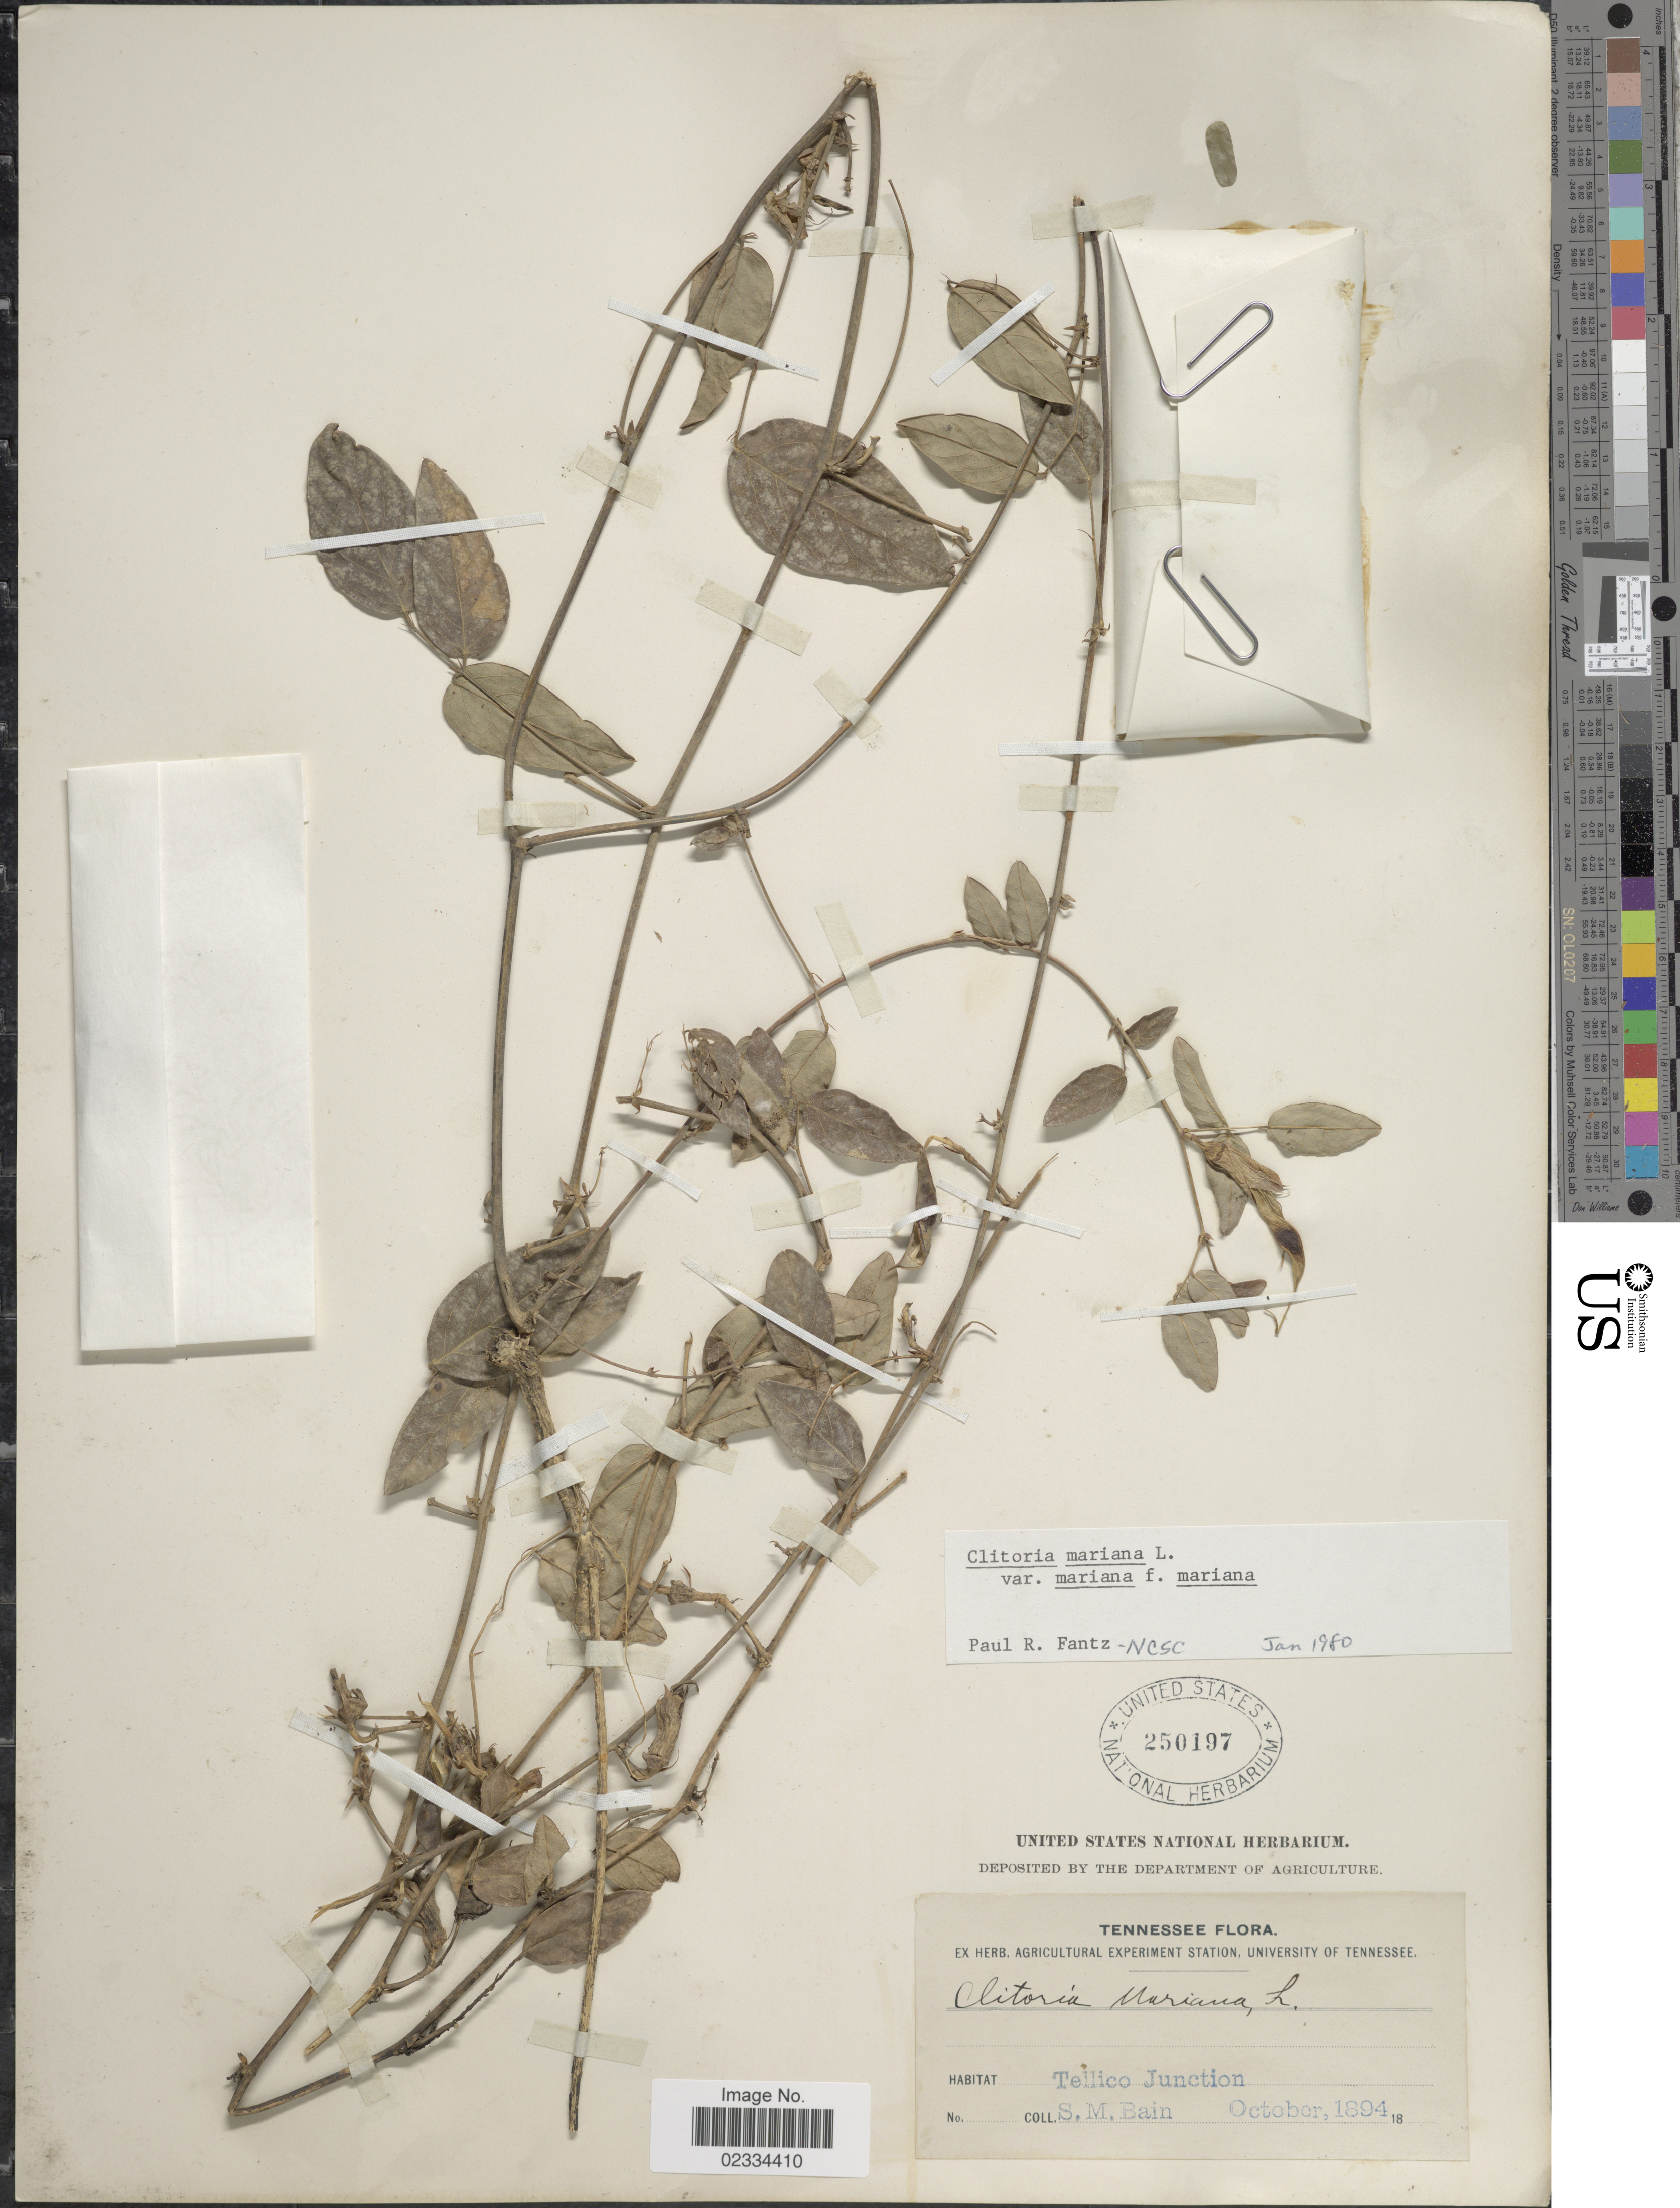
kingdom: Plantae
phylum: Tracheophyta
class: Magnoliopsida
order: Fabales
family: Fabaceae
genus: Clitoria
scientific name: Clitoria mariana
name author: L.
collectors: S. M. Bain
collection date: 1894-10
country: United States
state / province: Tennessee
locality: Teilico Junction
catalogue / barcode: US 250197